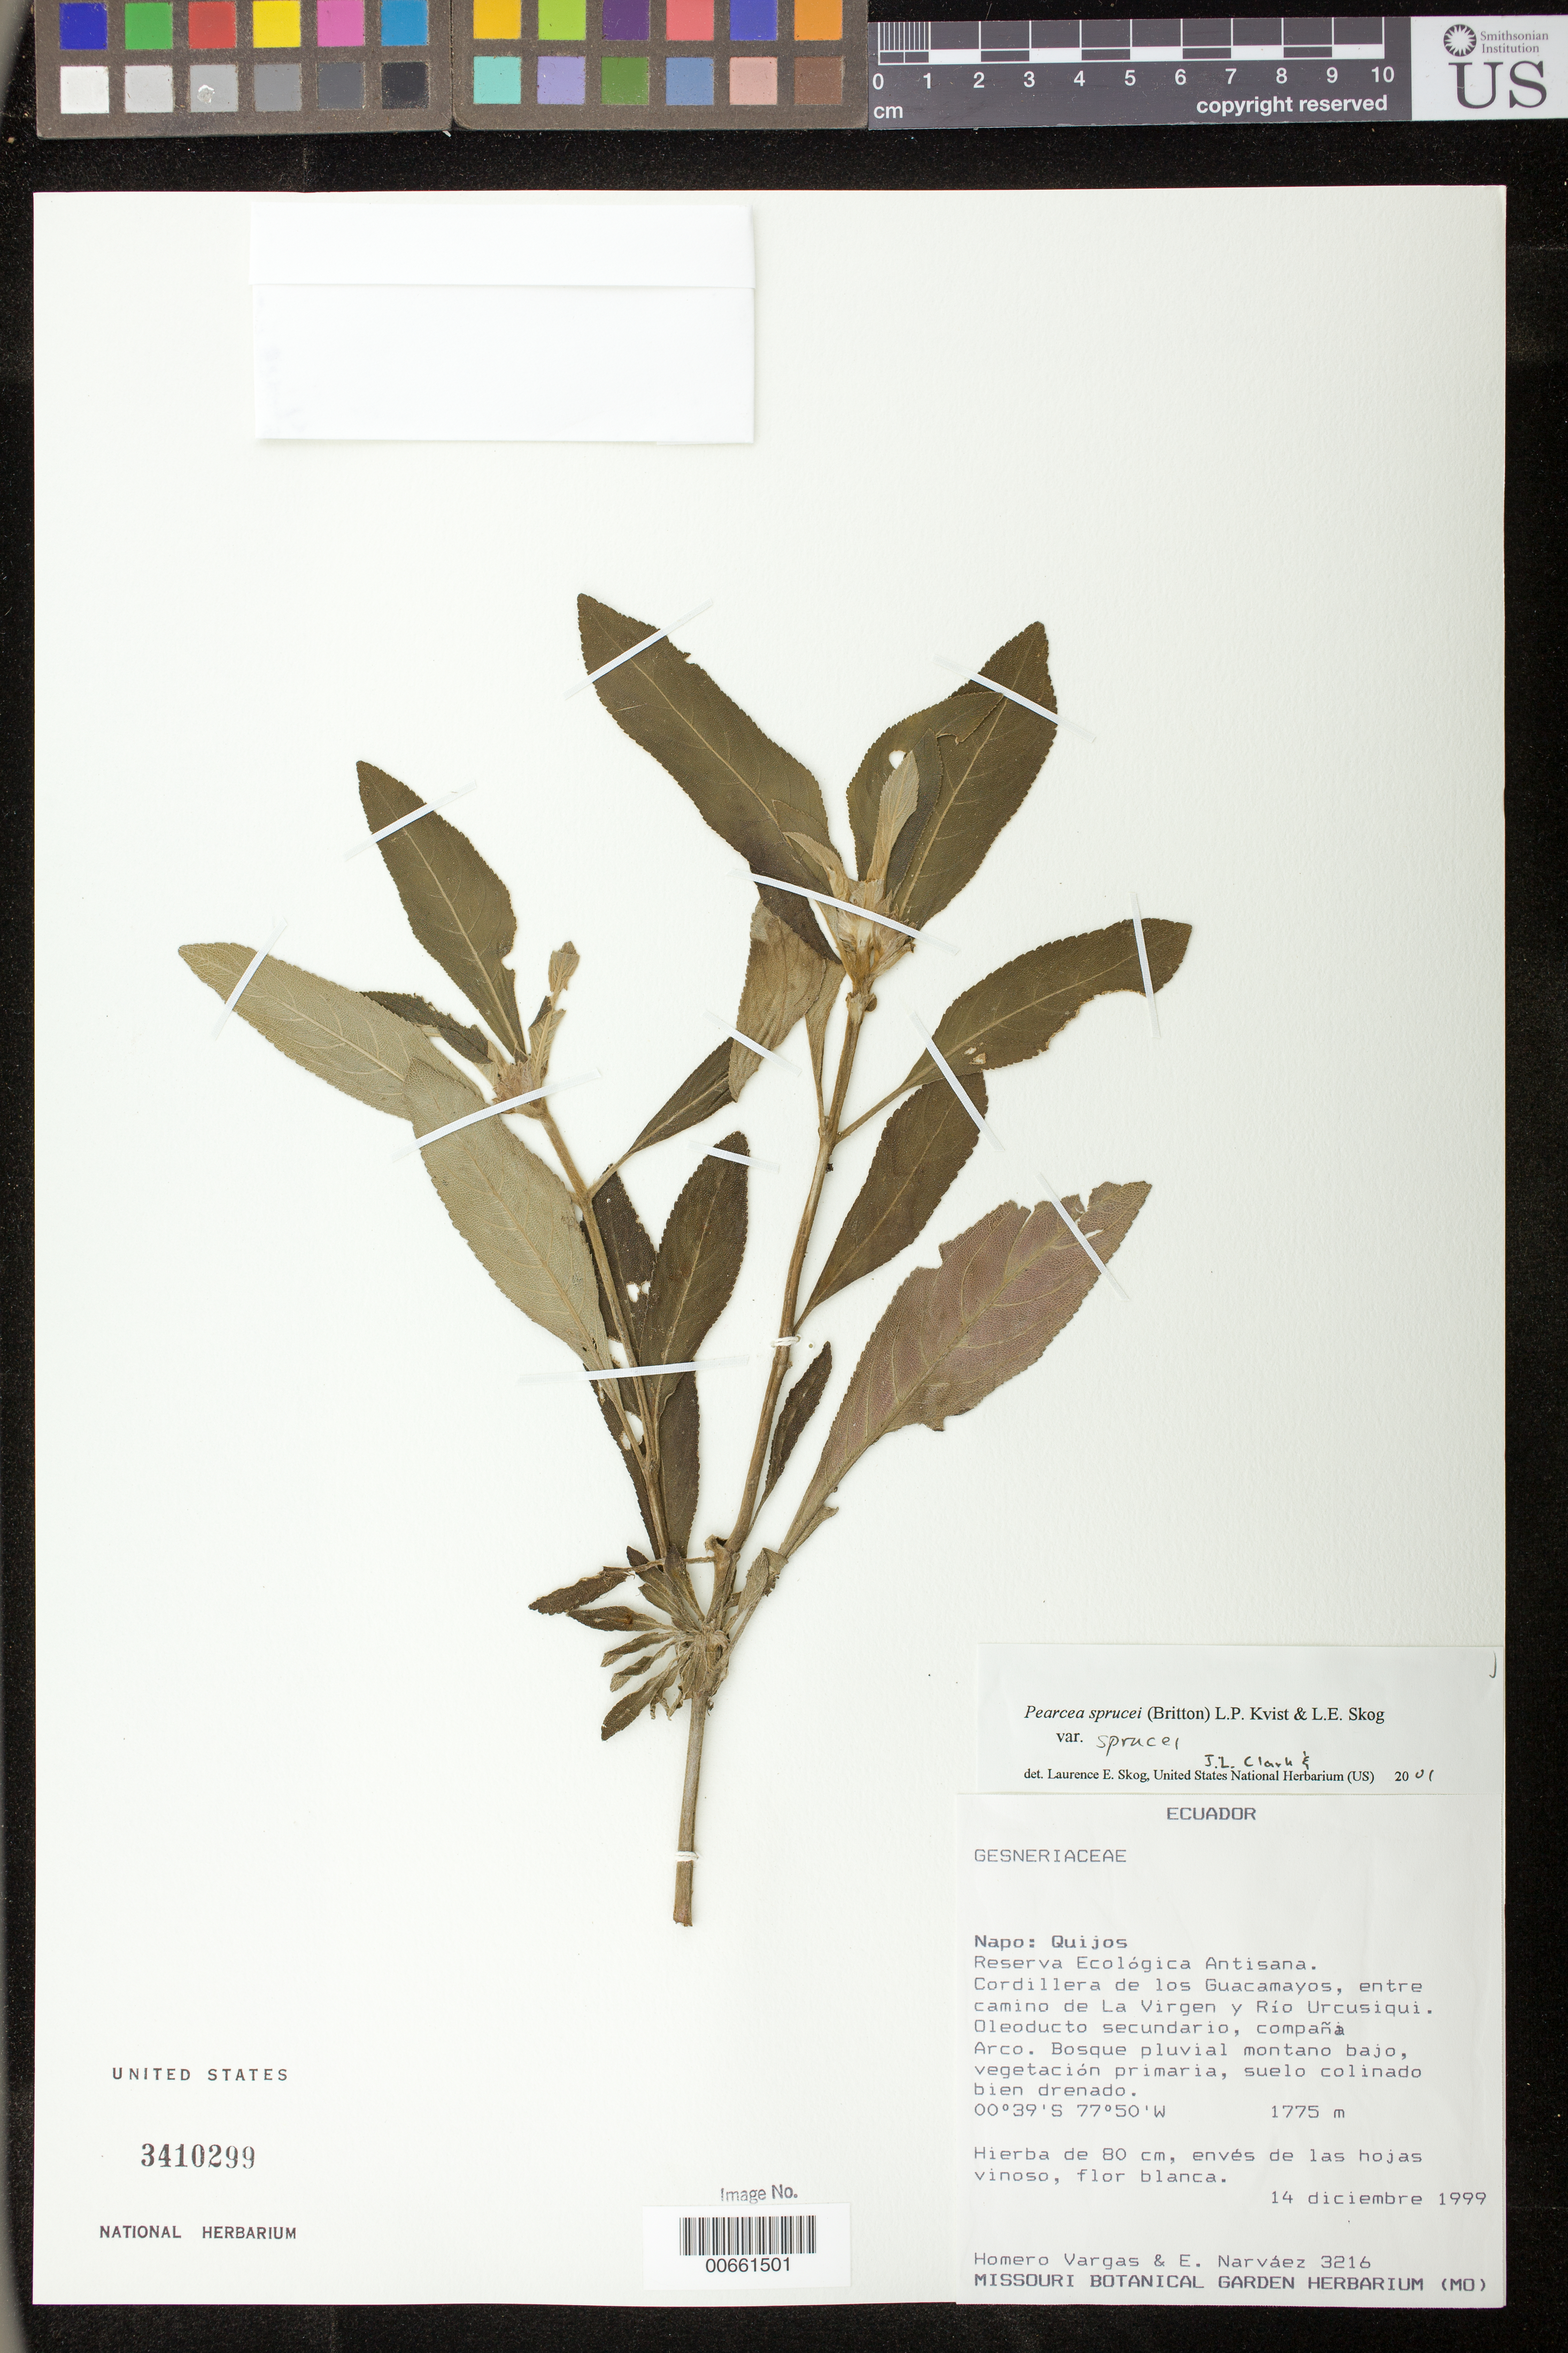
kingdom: Plantae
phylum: Tracheophyta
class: Magnoliopsida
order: Lamiales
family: Gesneriaceae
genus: Pearcea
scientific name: Pearcea sprucei var. sprucei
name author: (Britton ex Rusby) L.P. Kvist & L.E. Skog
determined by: Clark, J. L.; Skog, Laurence E.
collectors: H. Vargas & E. Narváez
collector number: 3216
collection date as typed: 14 Dec 1999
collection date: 1999-12-14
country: Ecuador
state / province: Napo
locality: Quijos; Reserva Ecológica Antisana, Cordillera de los Guacamayos, entre camino de La Virgen y Río Urcusiqui, oleoducto secundario, compañía Arco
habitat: Bosque pluvial montano bajo, vegetación primaria, suelo colinado bien drenado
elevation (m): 1775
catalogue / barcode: US 3410299